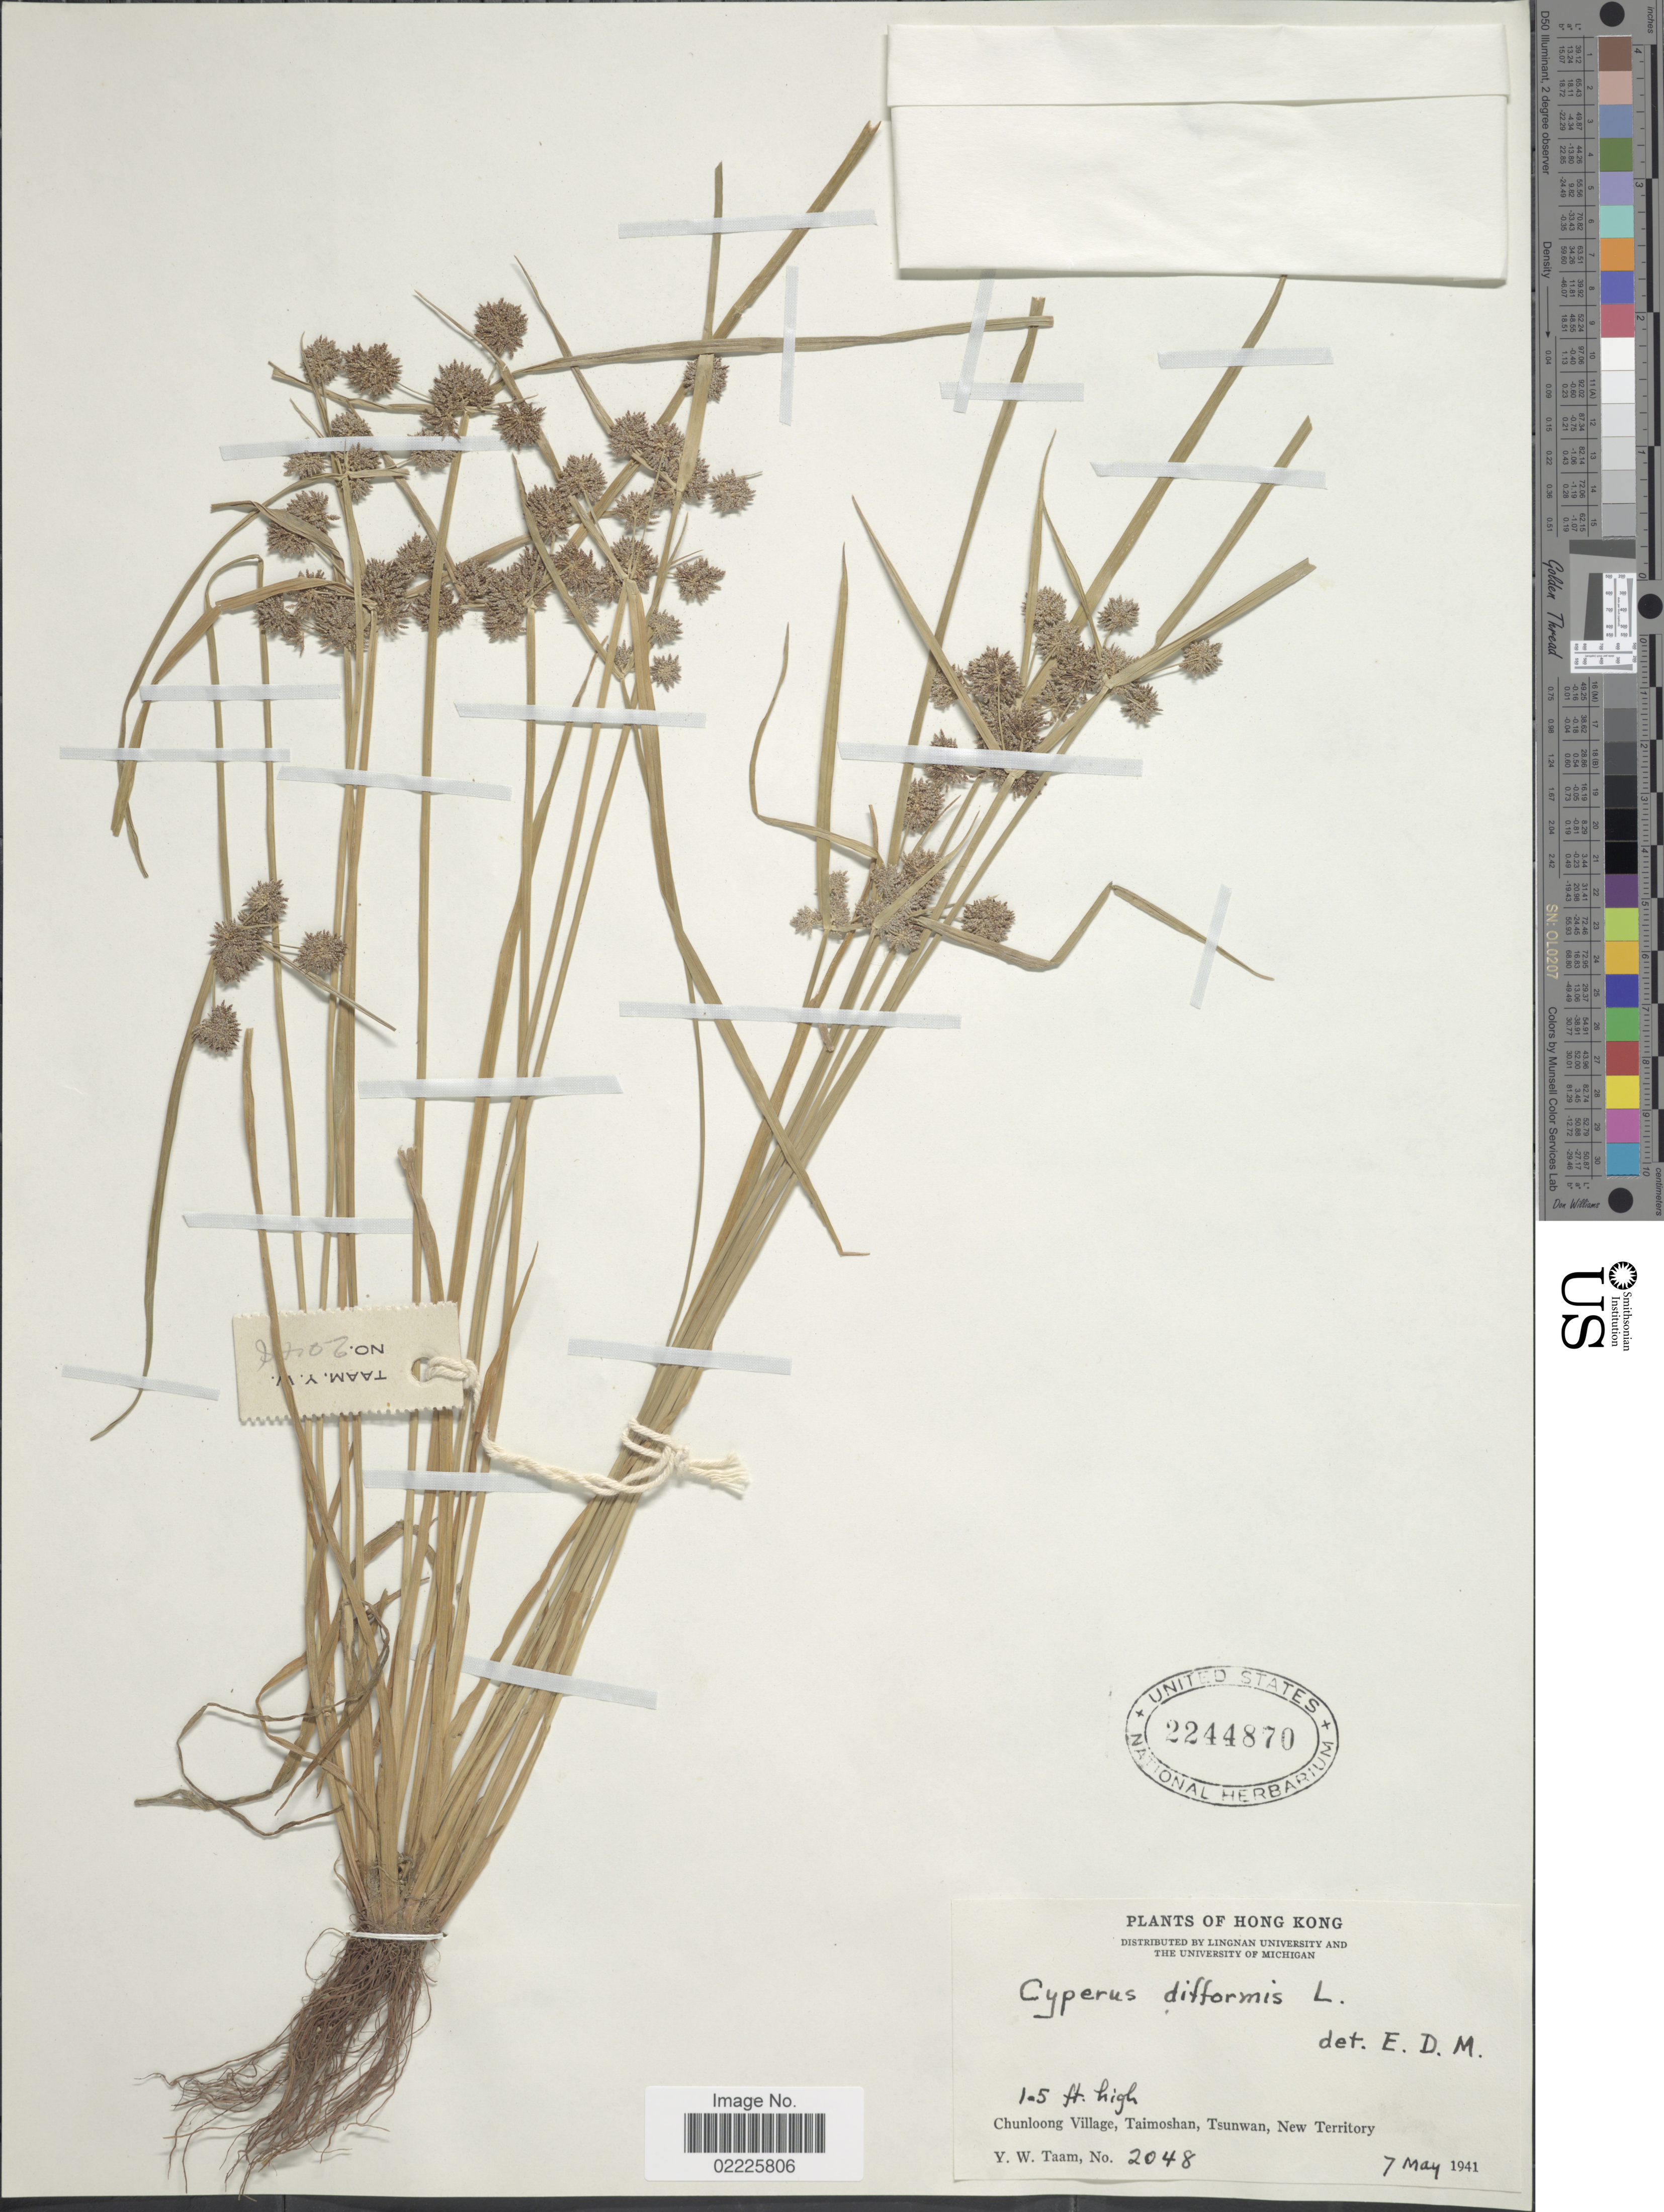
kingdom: Plantae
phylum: Tracheophyta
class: Liliopsida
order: Poales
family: Cyperaceae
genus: Cyperus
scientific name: Cyperus difformis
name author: L.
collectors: Y. W. Taam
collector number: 2048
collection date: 1941-05-07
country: China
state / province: Hong Kong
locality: Chunloong Village, Taimoshan, Tsunwan, New Territory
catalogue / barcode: US 2244870